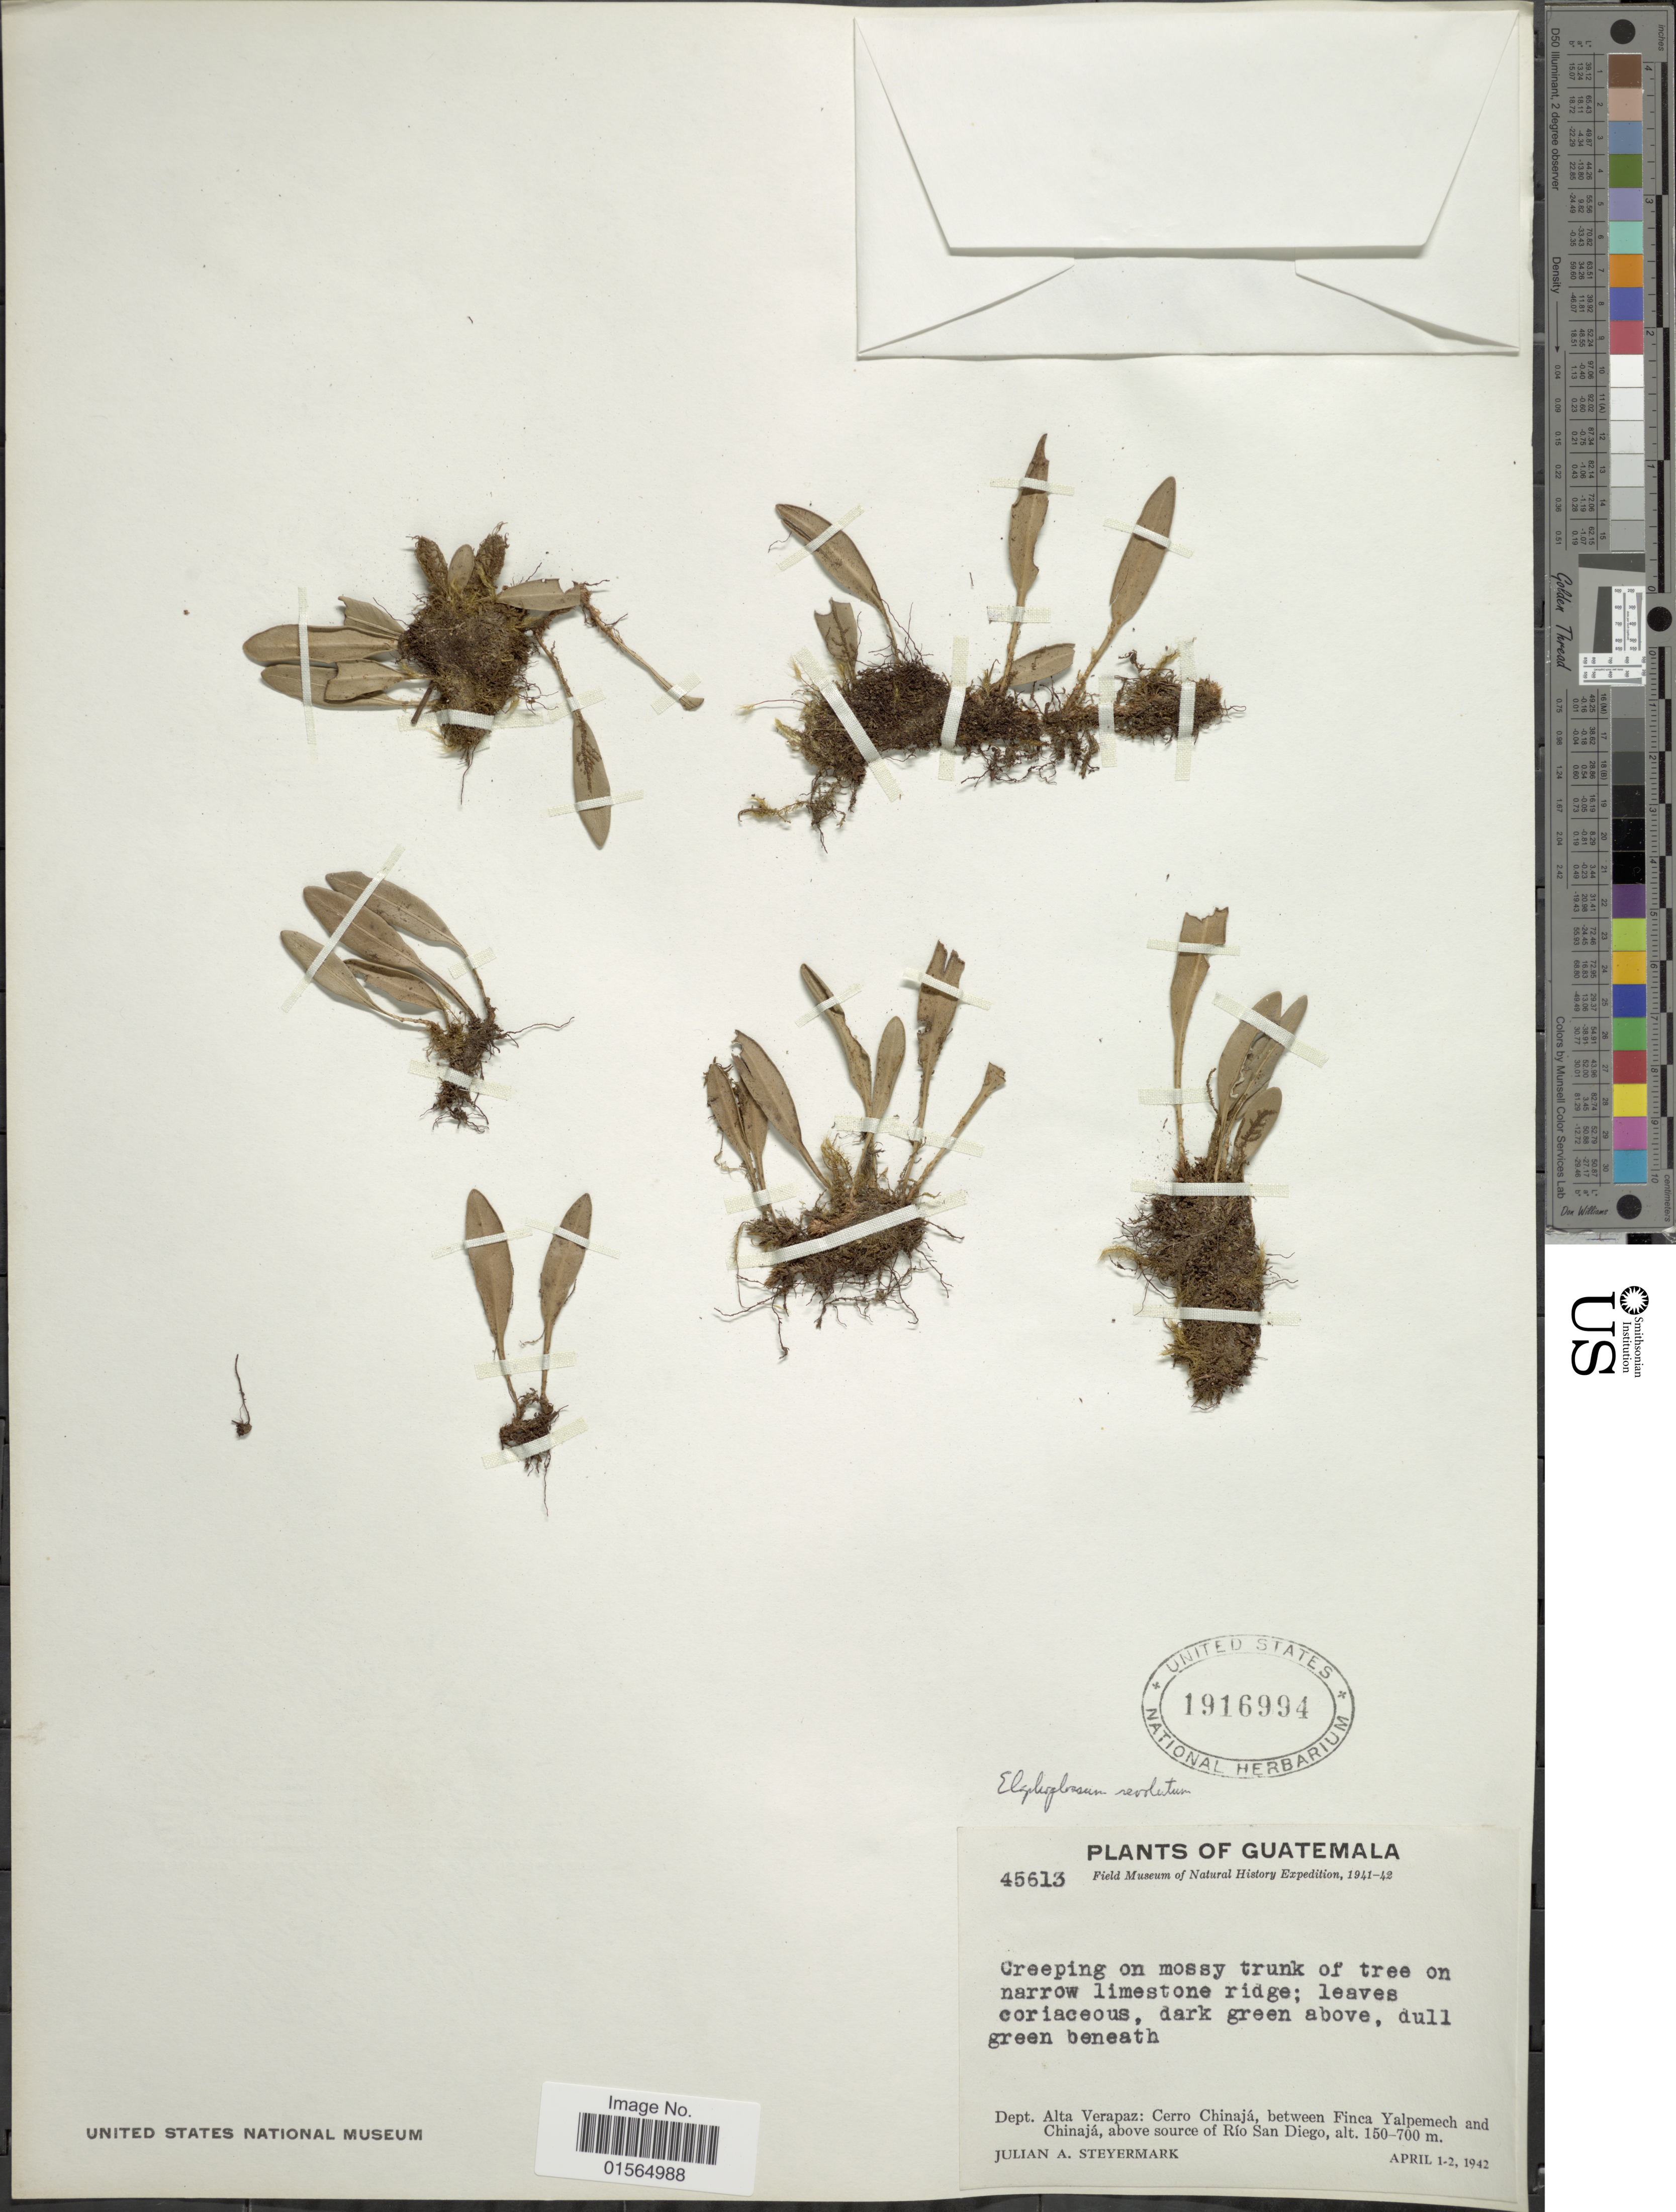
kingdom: Plantae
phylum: Tracheophyta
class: Polypodiopsida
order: Polypodiales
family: Dryopteridaceae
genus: Elaphoglossum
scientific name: Elaphoglossum revolutum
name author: (Liebm.) T. Moore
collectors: J. Steyermark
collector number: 45613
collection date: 1942-04-01/1942-04-02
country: Guatemala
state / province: Alta Verapaz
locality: Cerro Chinaja, between Finca Yalpemech and Chinaja, above source of Rio San Diego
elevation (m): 150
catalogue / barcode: US 1916994